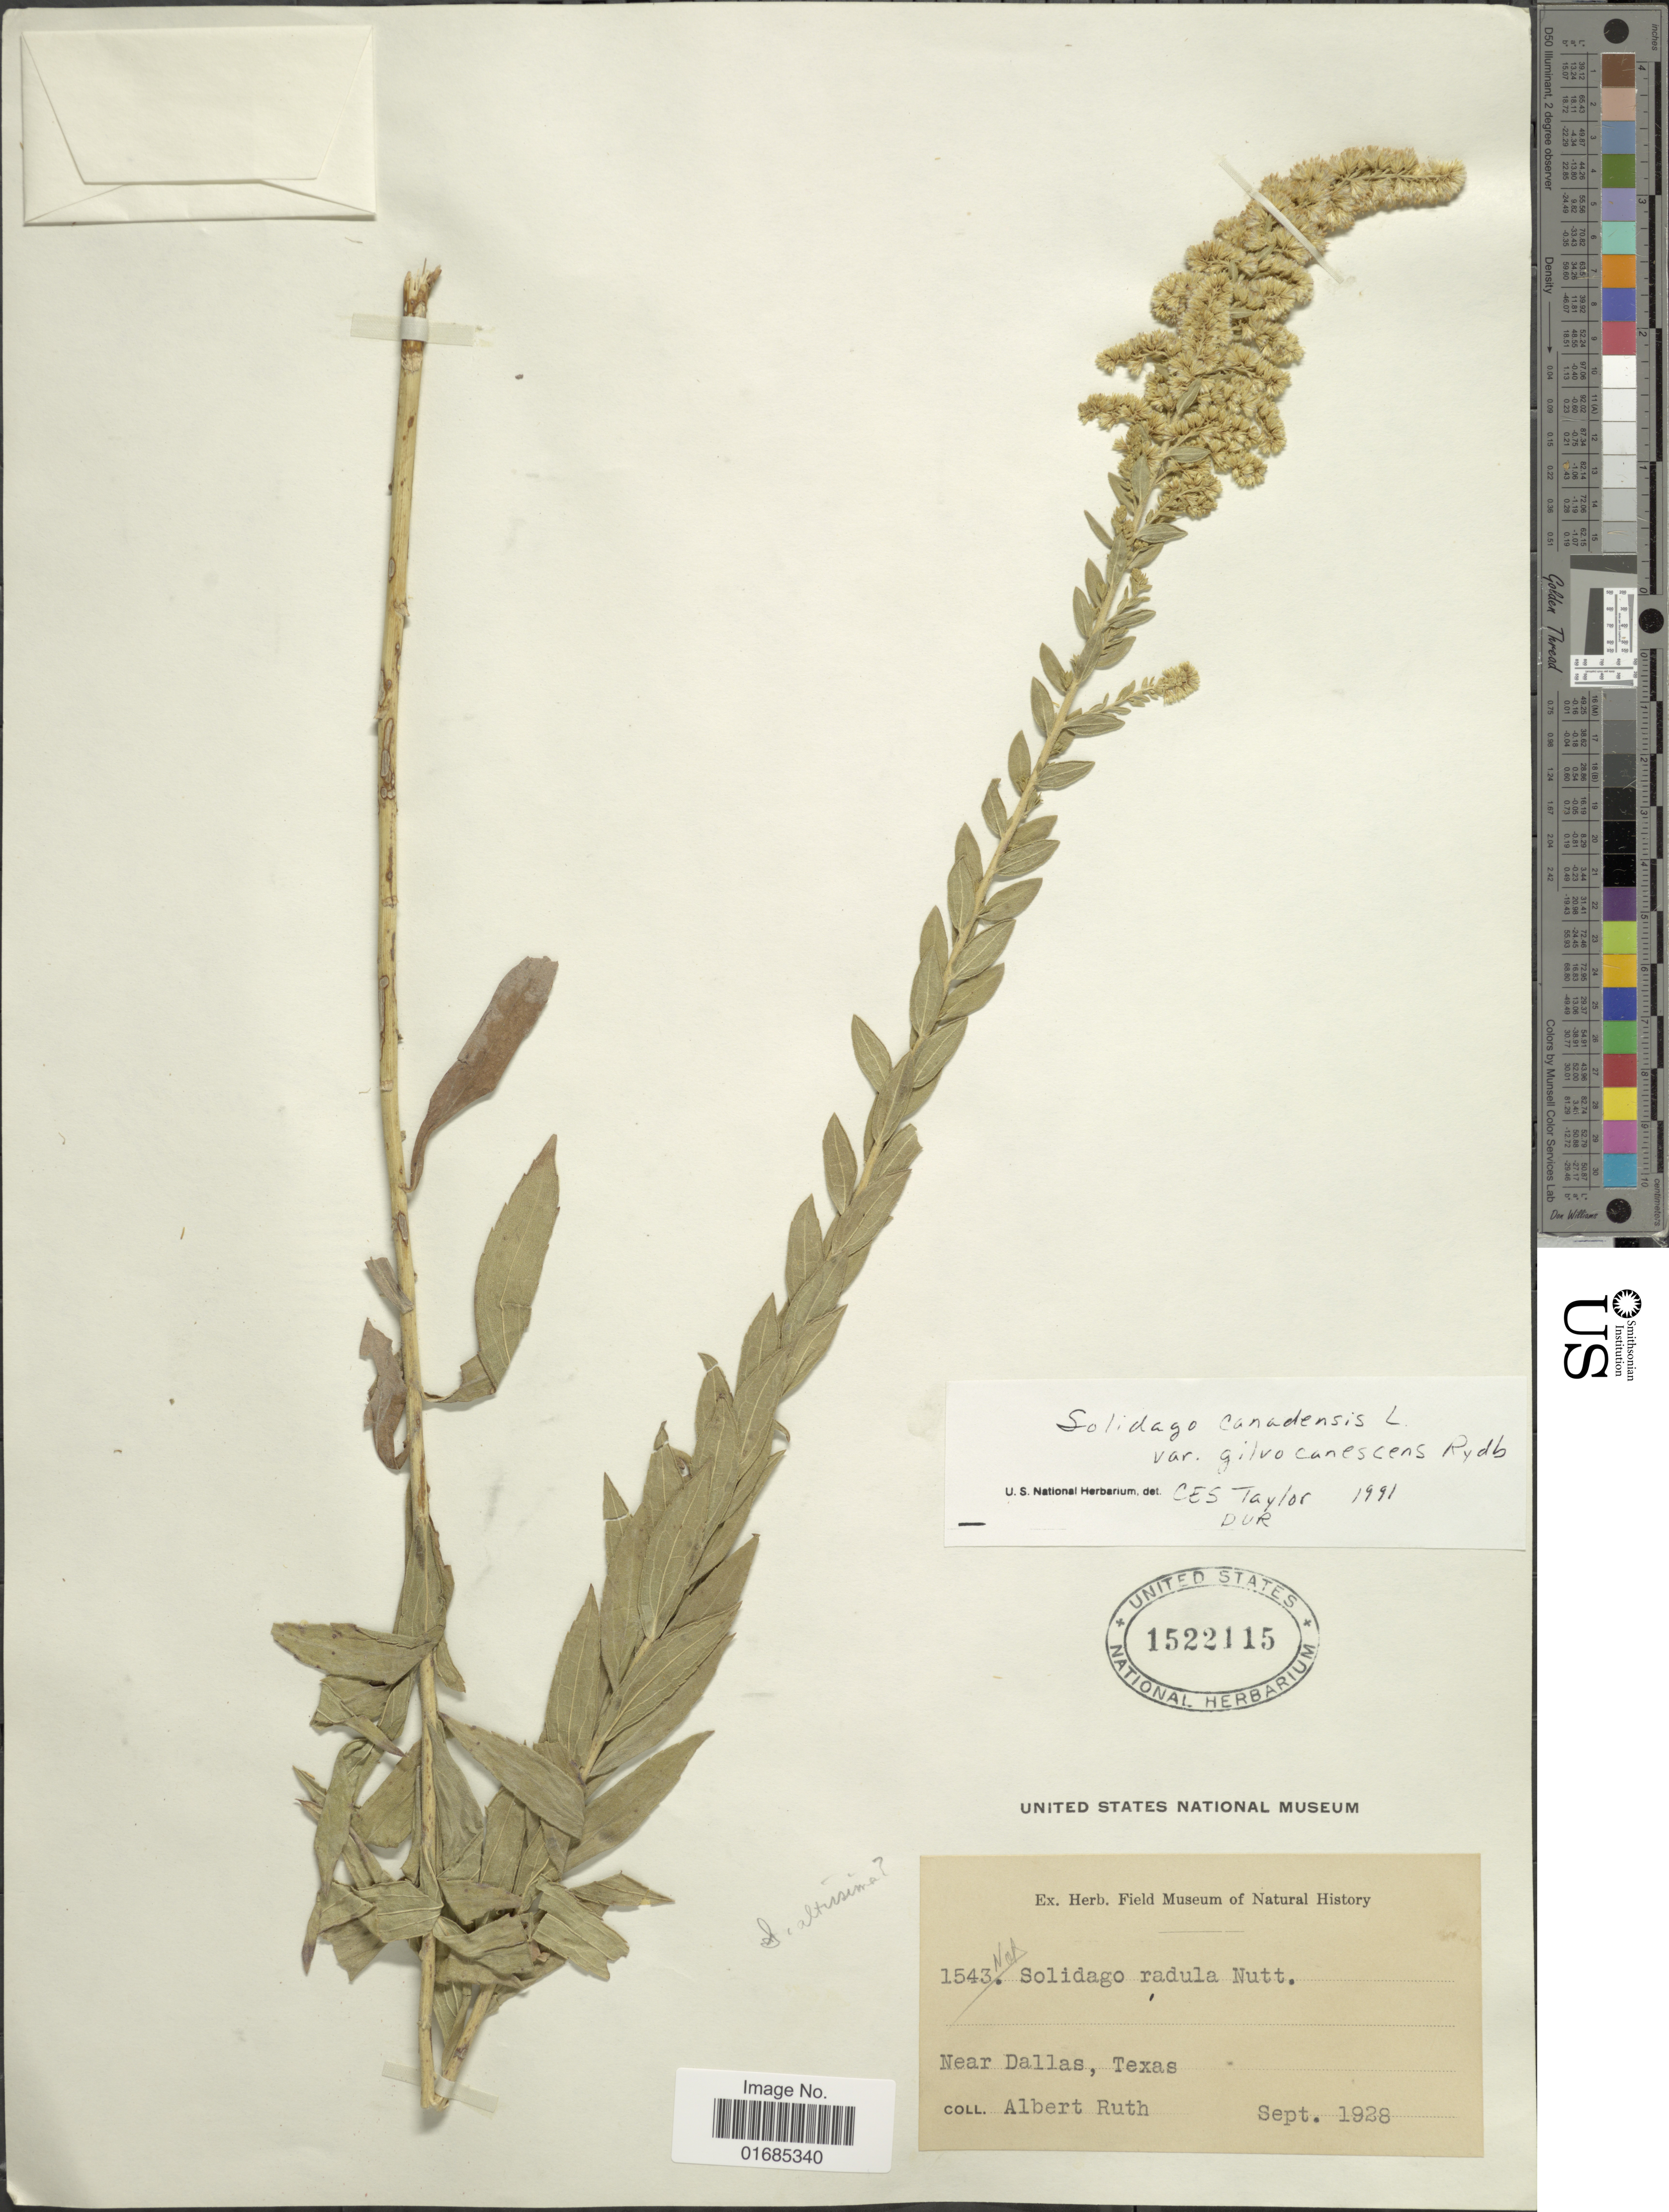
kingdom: Plantae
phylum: Tracheophyta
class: Magnoliopsida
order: Asterales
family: Asteraceae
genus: Solidago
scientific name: Solidago canadensis var. gilvocanescens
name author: Rydb.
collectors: A. Ruth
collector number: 1543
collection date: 1928-09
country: United States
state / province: Texas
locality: Near Dallas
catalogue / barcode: US 1522115